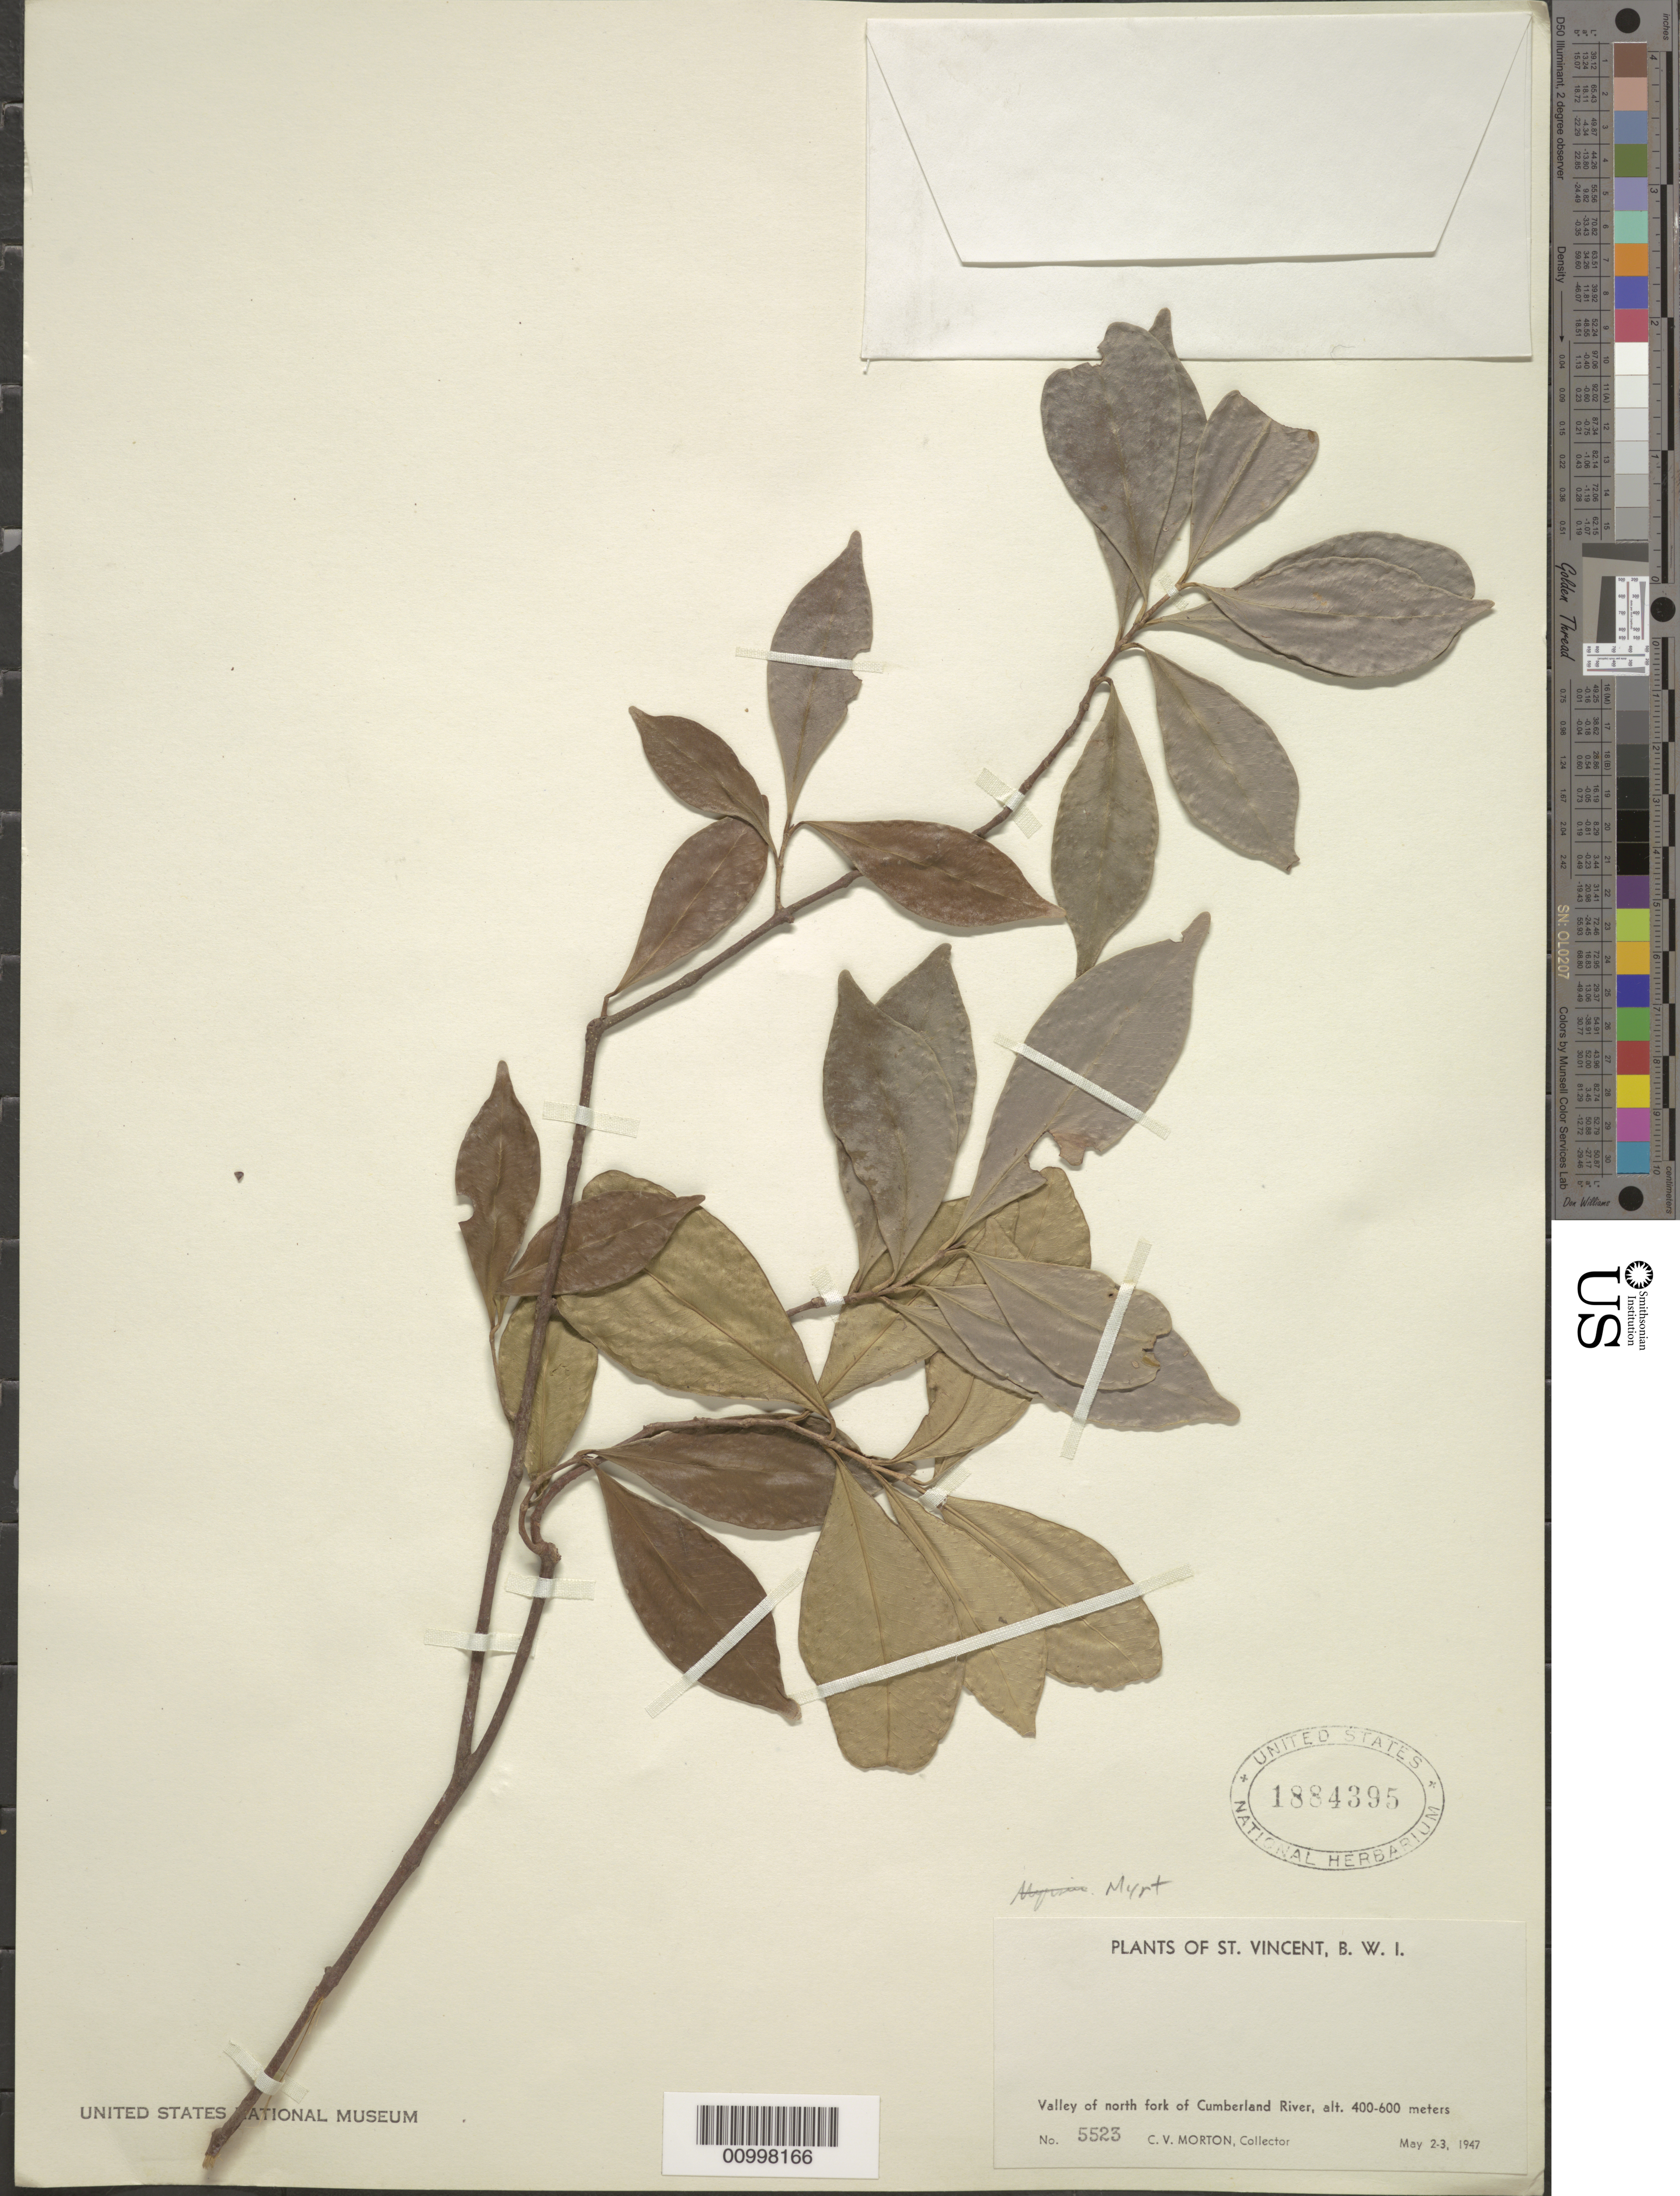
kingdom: Plantae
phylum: Tracheophyta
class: Magnoliopsida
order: Myrtales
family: Myrtaceae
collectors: C. V. Morton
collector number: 5523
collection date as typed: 02 May 1947 to 03 May 1947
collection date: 1947-05-02/1947-05-03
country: St. Vincent - Grenadines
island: St. Vincent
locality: Valley of north fork of Cumberland River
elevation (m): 400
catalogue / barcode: US 1884395